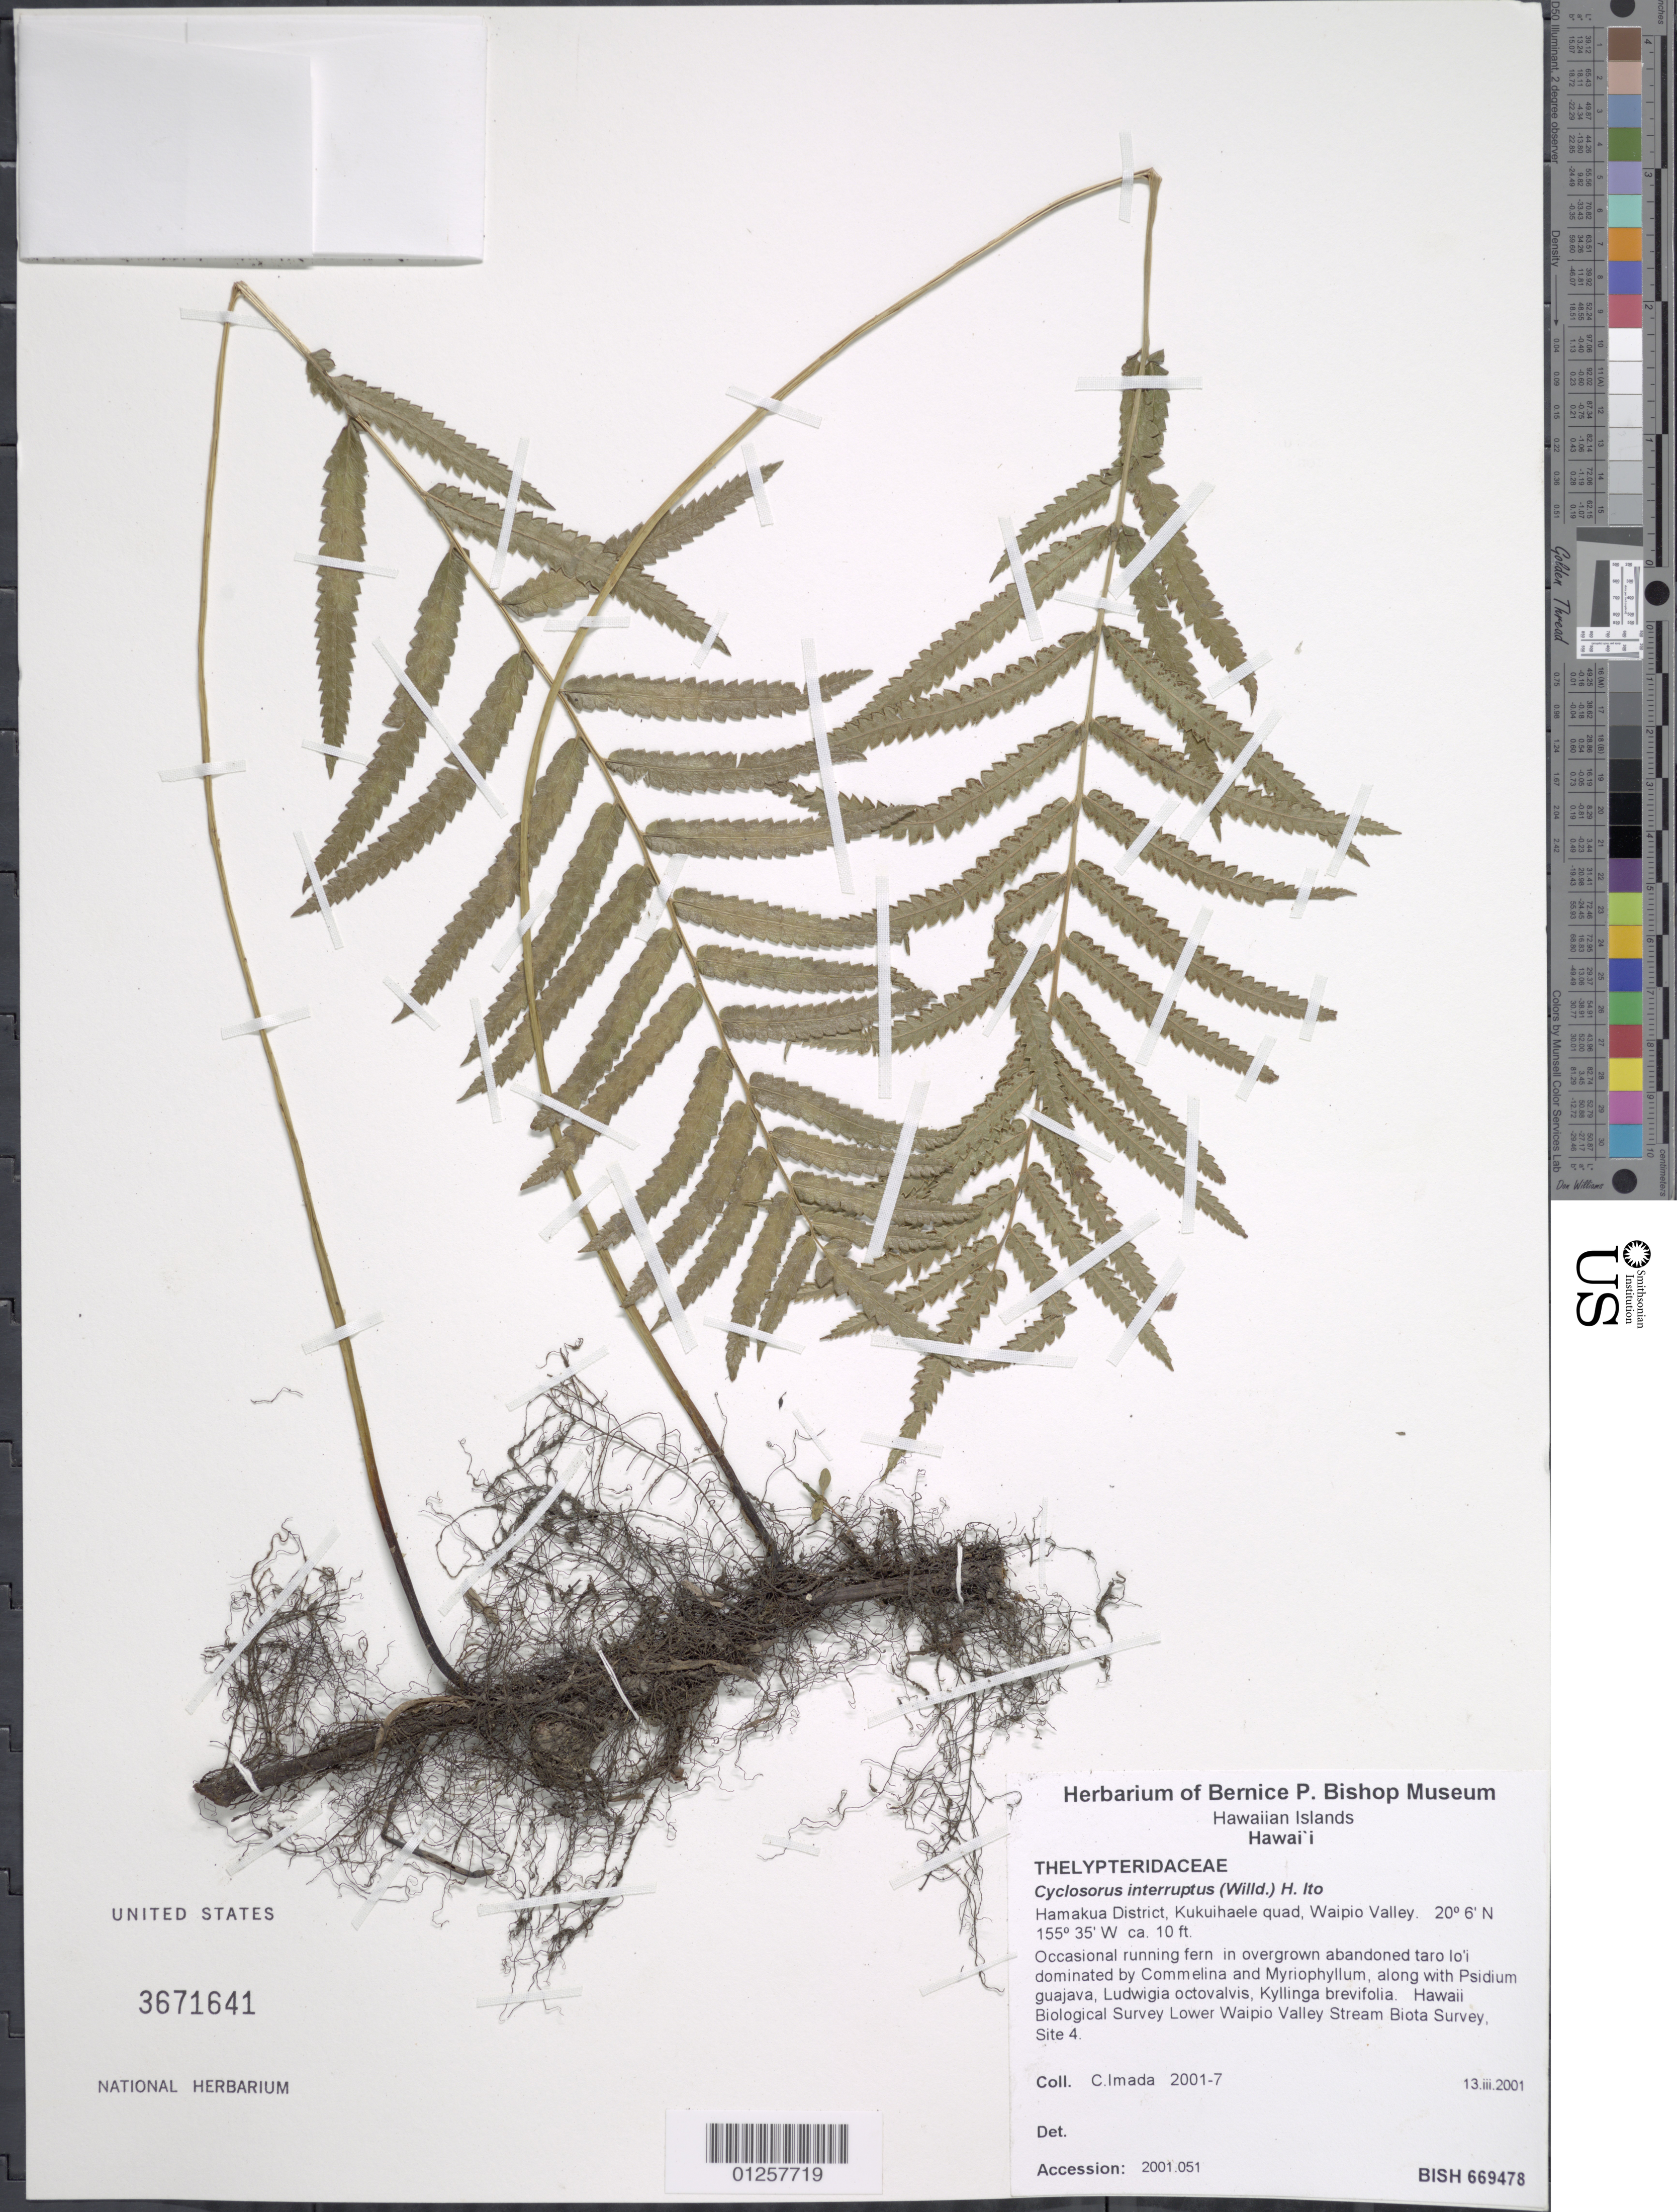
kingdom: Plantae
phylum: Tracheophyta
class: Polypodiopsida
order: Polypodiales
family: Thelypteridaceae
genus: Cyclosorus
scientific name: Cyclosorus interruptus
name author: (Willd.) H. Itô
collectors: C. Imada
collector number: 2001-7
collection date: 2001-03-13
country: United States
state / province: Hawaii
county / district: Hawaii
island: Hawaii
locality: Hamakua District, Kukuihaele quad, Waipio Valley. Hawaii Biological Survey Lower Waipio Valley Stream Biota Survey, Site 4.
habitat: In overgrown abandoned taro lo'i.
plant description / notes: Accession: 2001.051.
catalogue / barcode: US 3671641